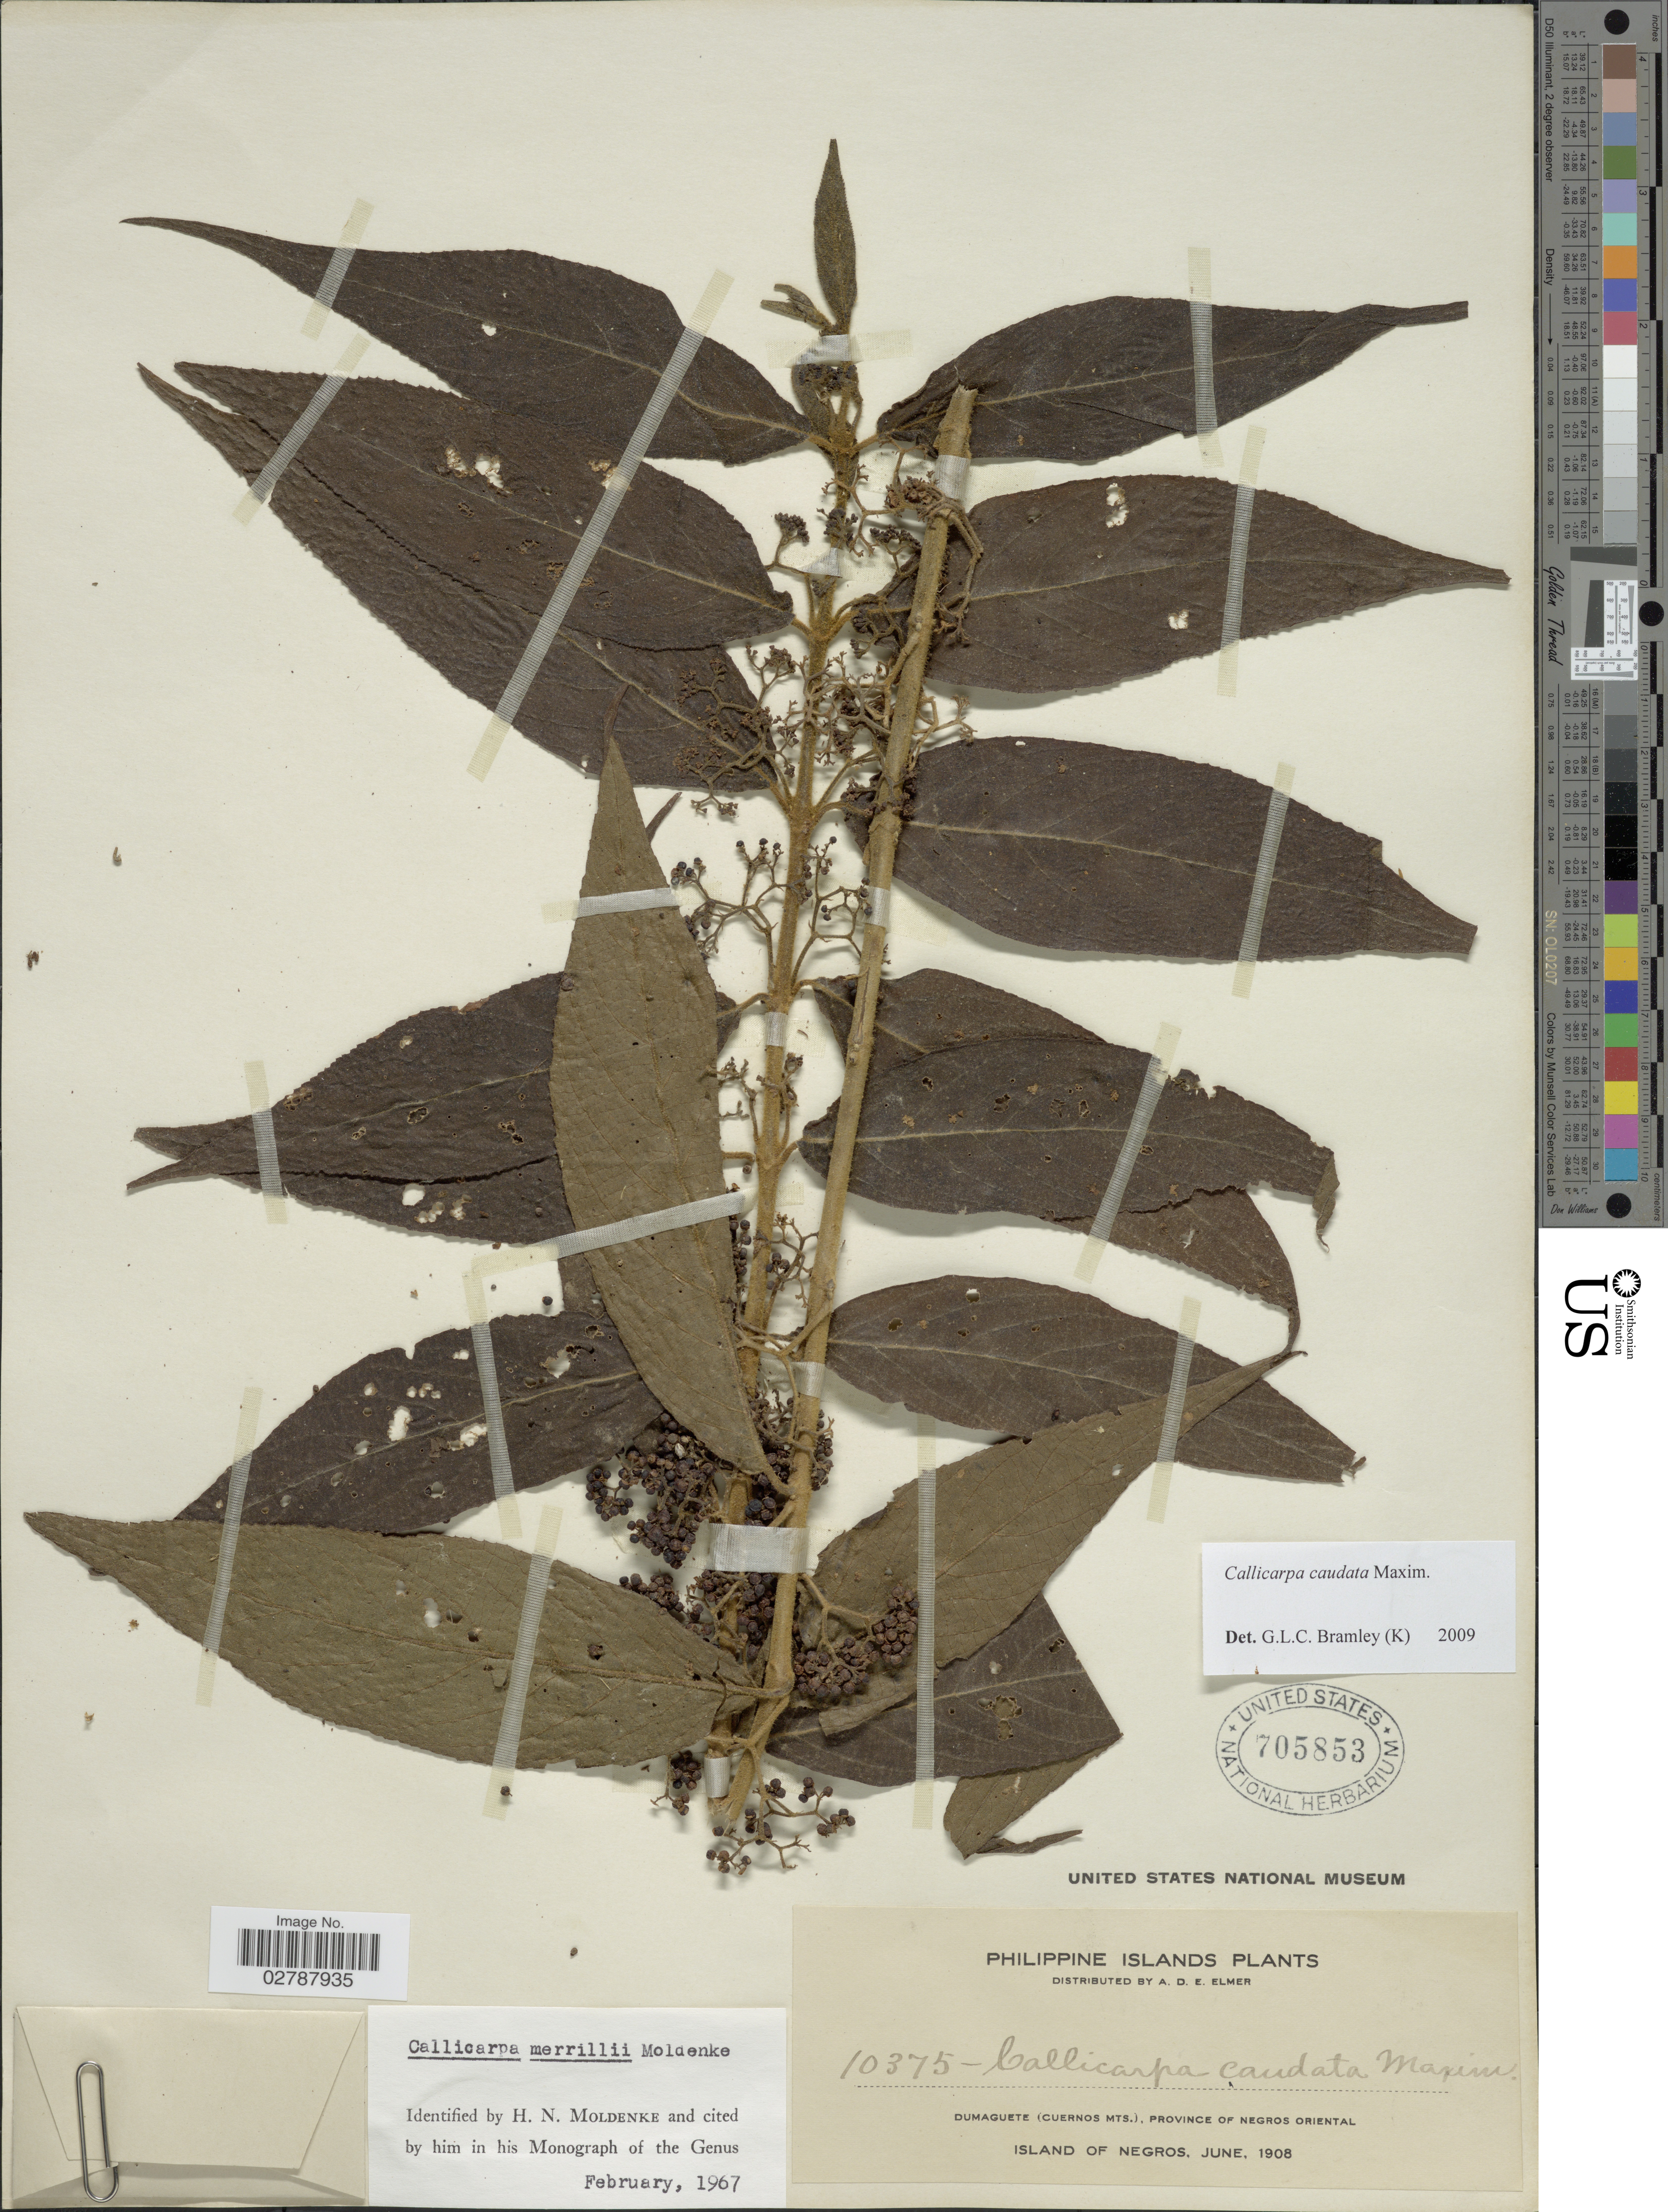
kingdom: Plantae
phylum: Tracheophyta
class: Magnoliopsida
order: Lamiales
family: Lamiaceae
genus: Callicarpa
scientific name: Callicarpa caudata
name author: Maxim.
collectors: A. D. E. Elmer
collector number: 10375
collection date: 1908-06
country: Philippines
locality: Dumaguete (Cuernos Mts.), Province of Negros Oriental. Island of Negros.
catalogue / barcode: US 705853